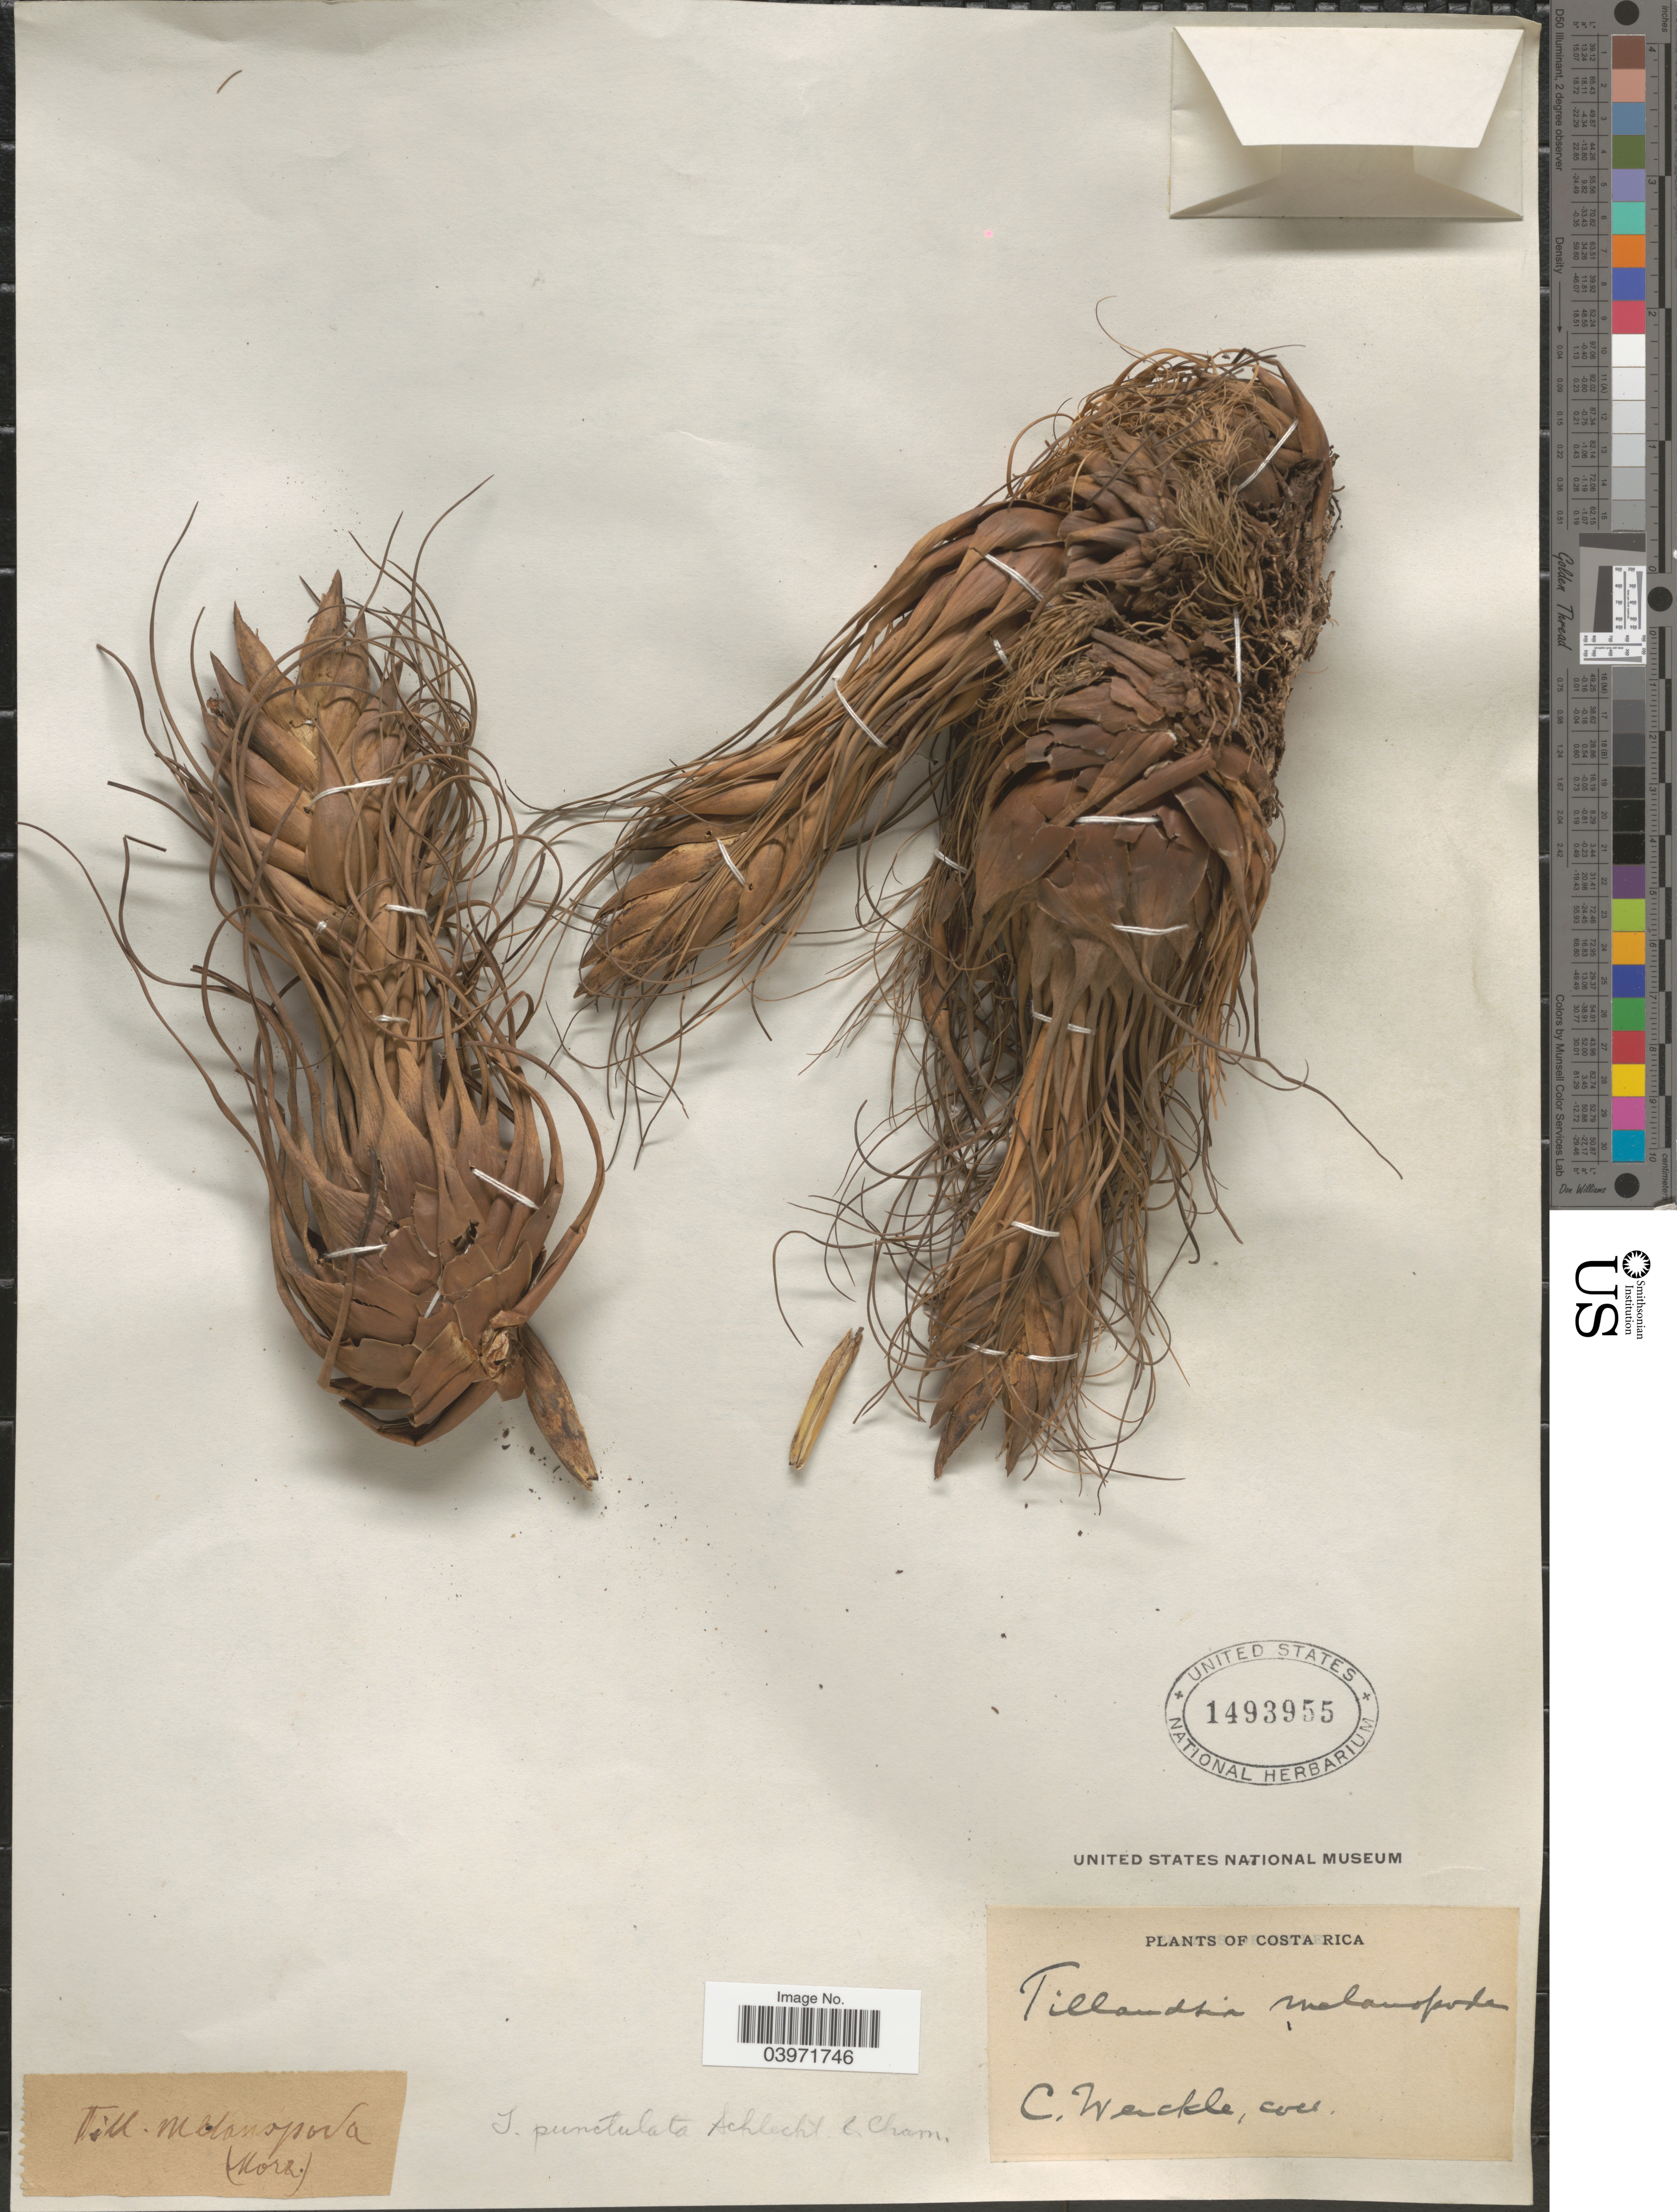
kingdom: Plantae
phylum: Tracheophyta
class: Liliopsida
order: Poales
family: Bromeliaceae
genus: Tillandsia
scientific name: Tillandsia punctulata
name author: Schltdl. & Cham.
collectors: C. Wercklé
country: Costa Rica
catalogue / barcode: US 1493955